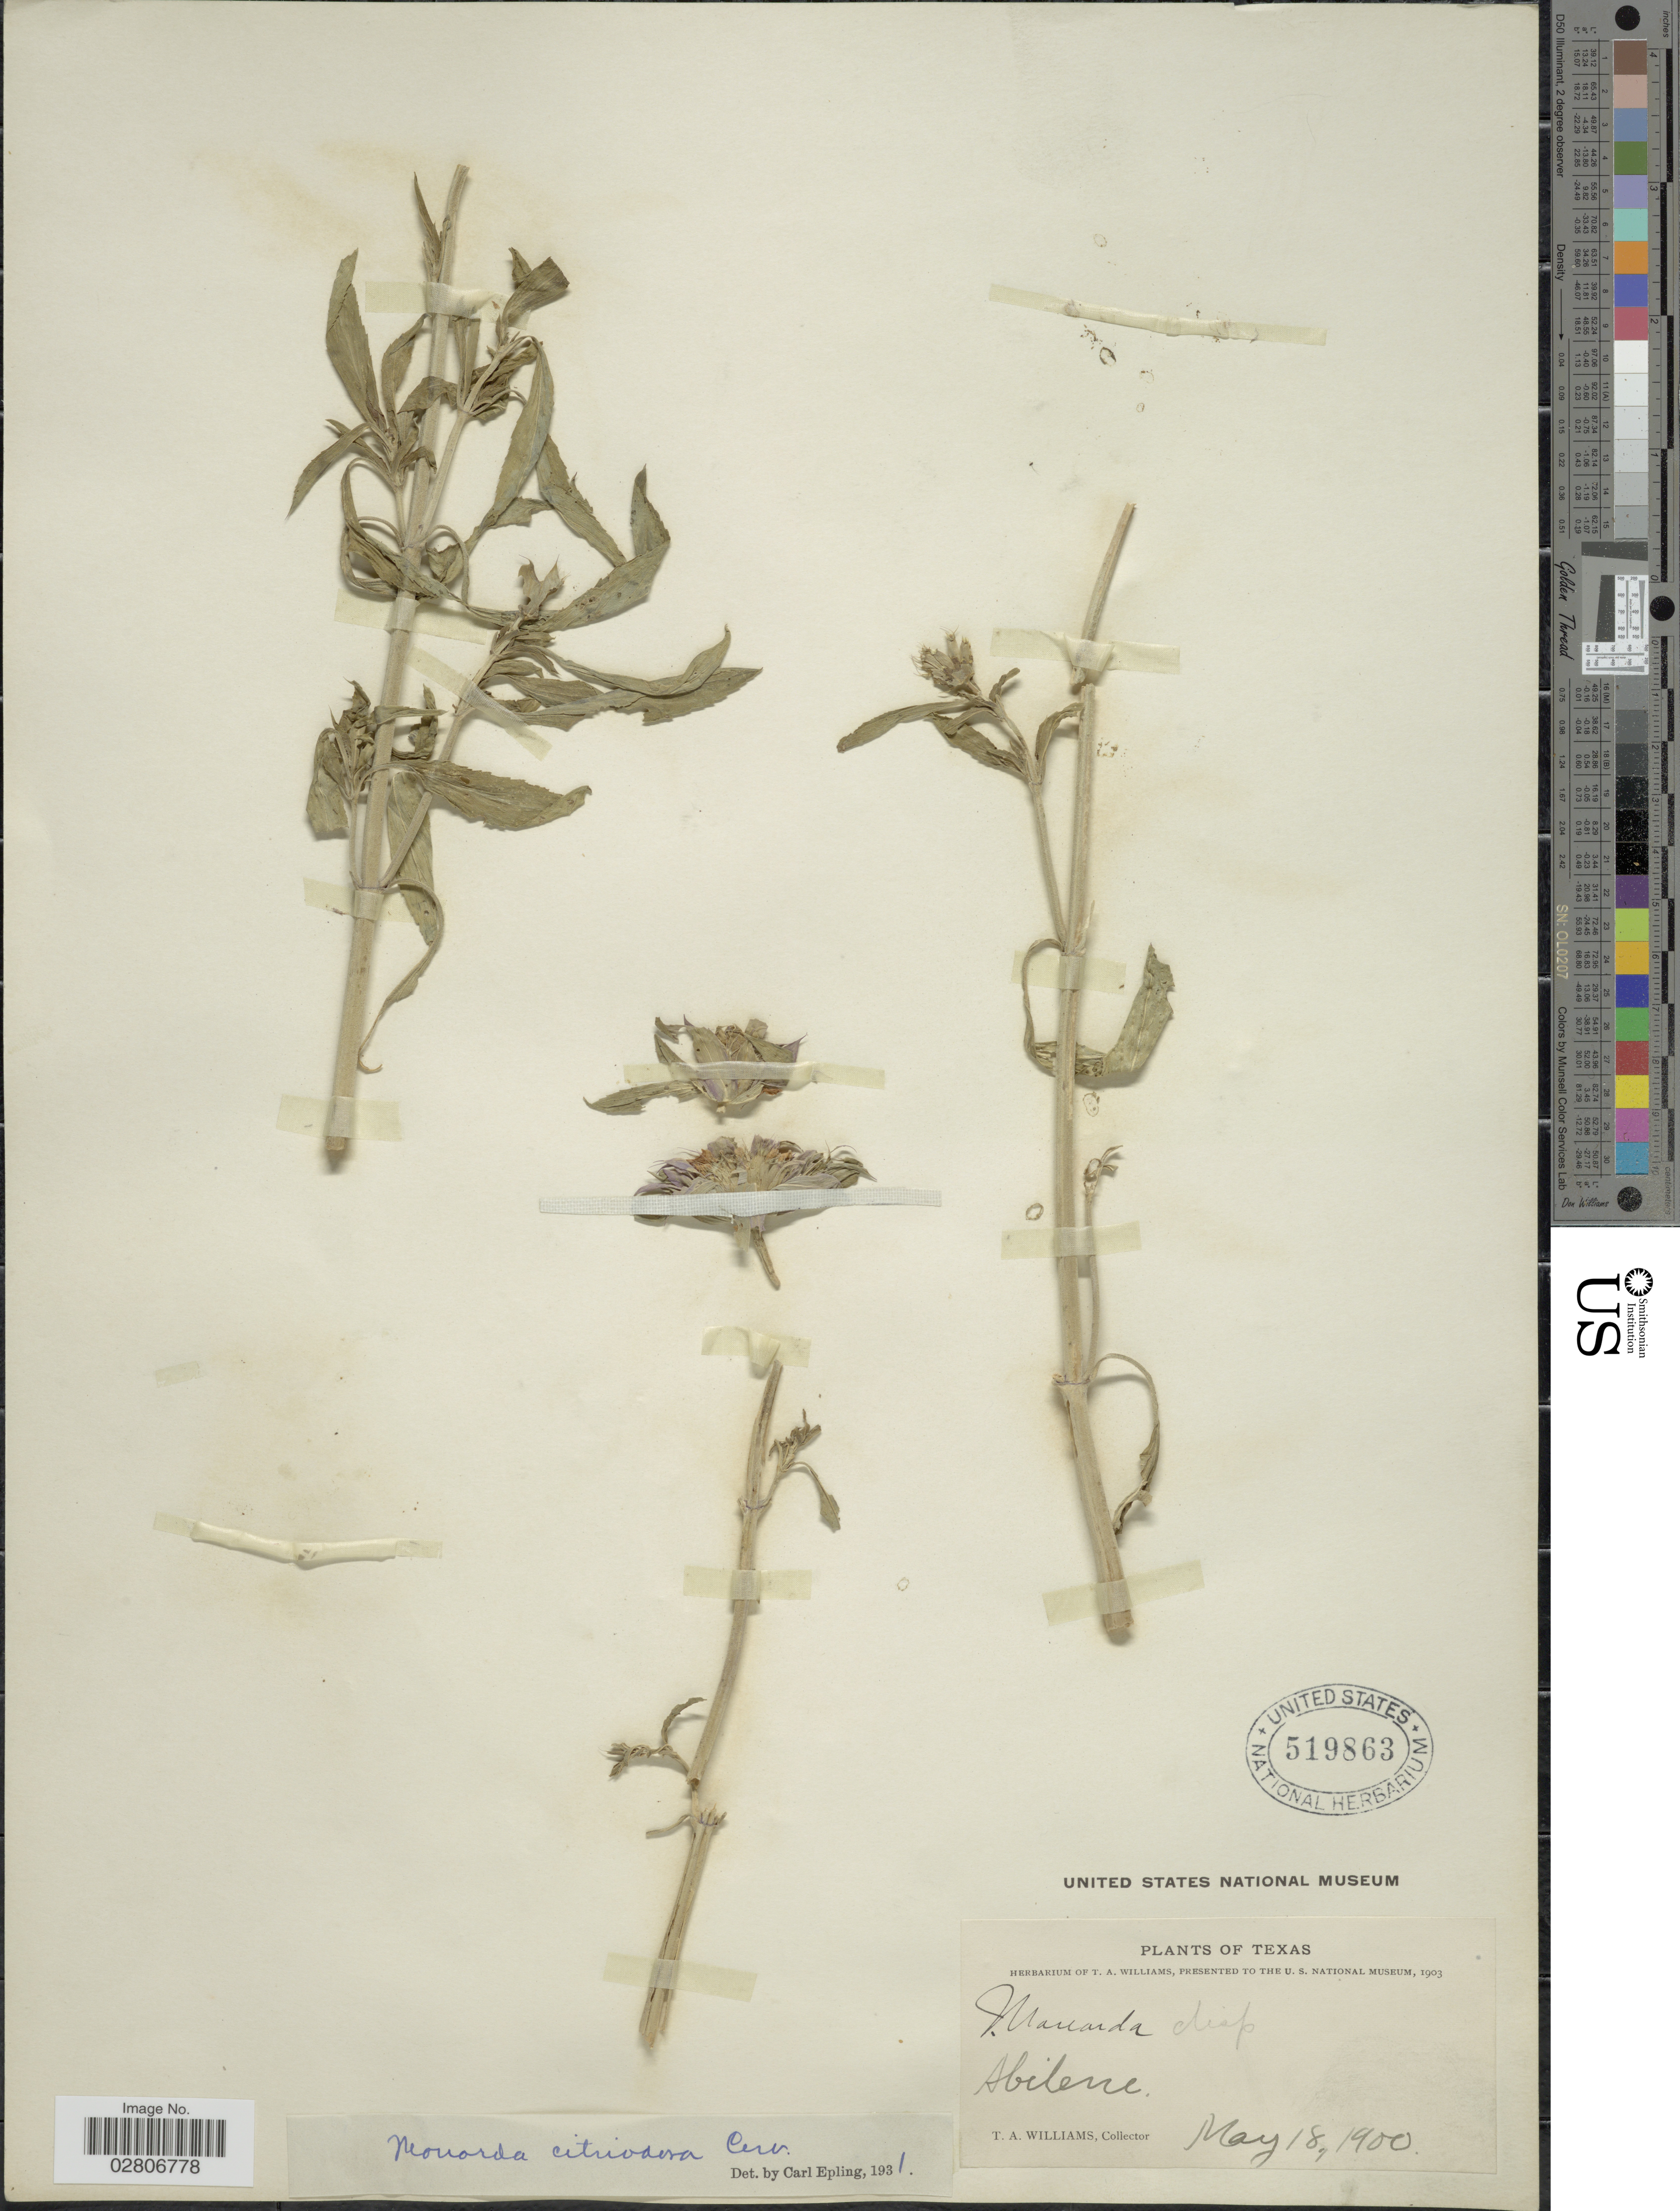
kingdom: Plantae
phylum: Tracheophyta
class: Magnoliopsida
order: Lamiales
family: Lamiaceae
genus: Monarda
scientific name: Monarda citriodora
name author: Cerv. ex Lag.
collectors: T. A. Williams (herbarium)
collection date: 1900-05-18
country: United States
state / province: Texas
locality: Abilene.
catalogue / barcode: US 519863